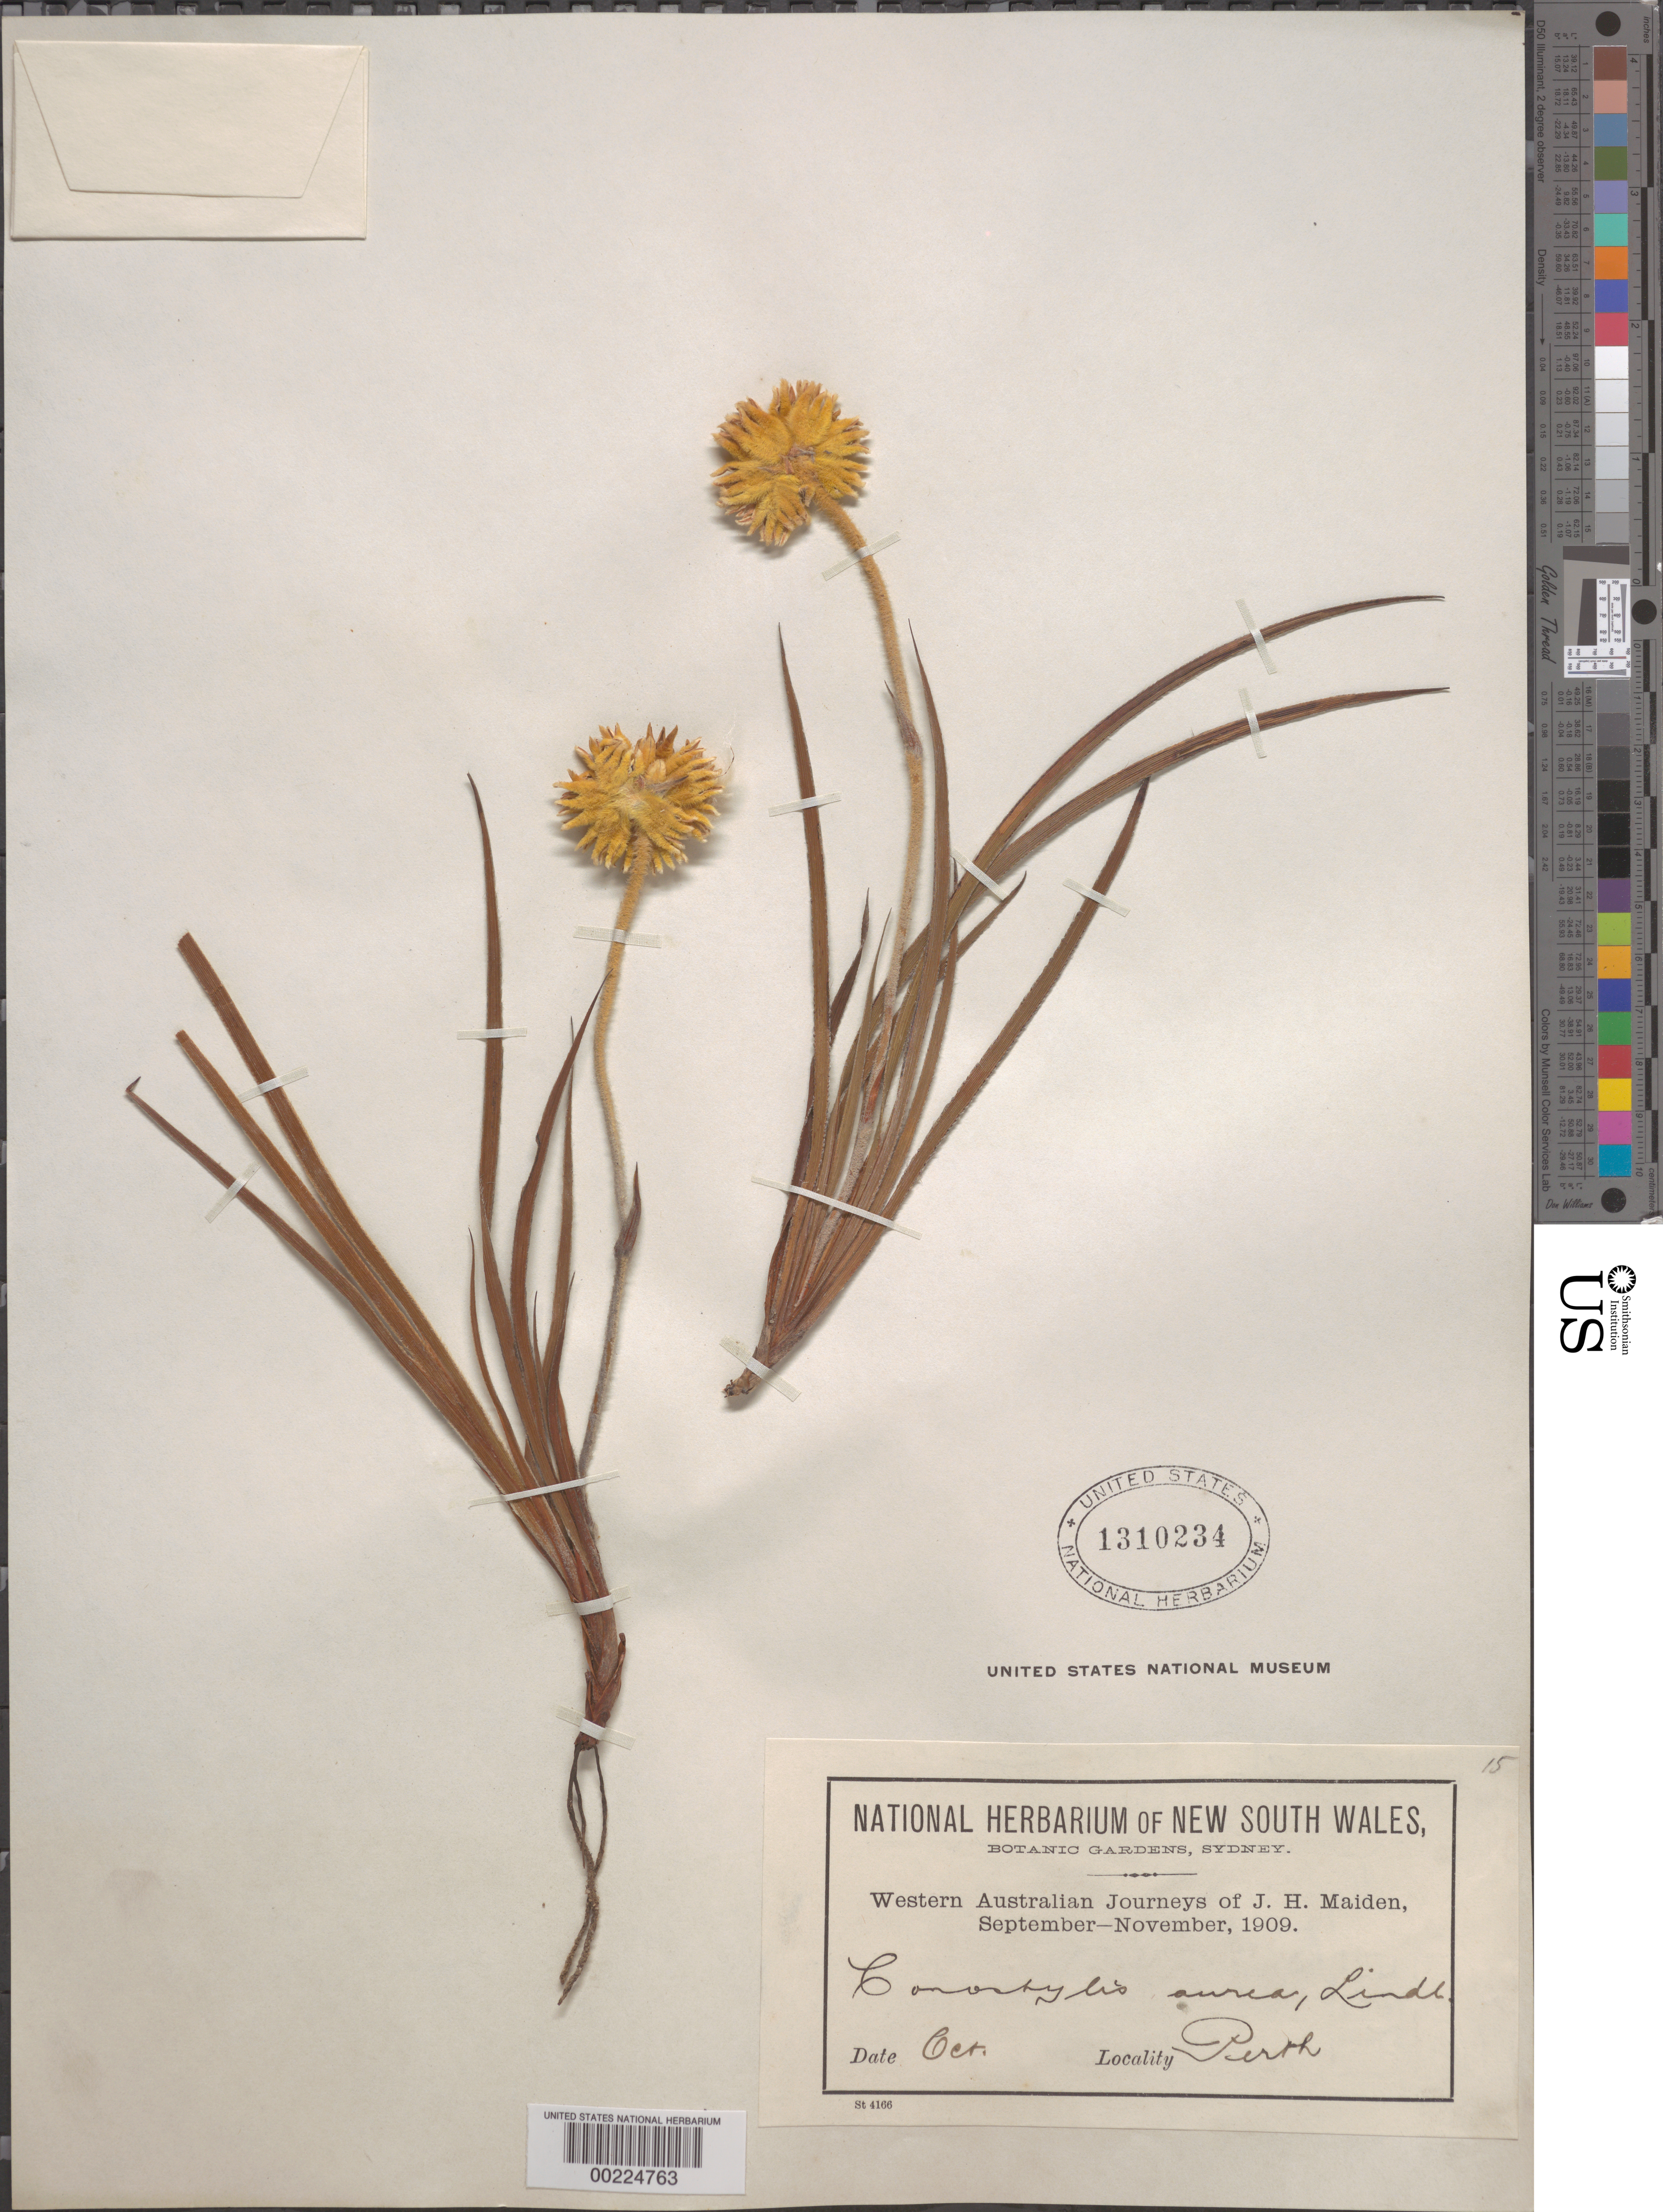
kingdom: Plantae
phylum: Tracheophyta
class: Liliopsida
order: Commelinales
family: Haemodoraceae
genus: Conostylis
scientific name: Conostylis aurea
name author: Lindl.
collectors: J. Maiden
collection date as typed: Oct 1909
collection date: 1909-10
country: Australia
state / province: Western Australia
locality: Perth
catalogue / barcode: US 1310234